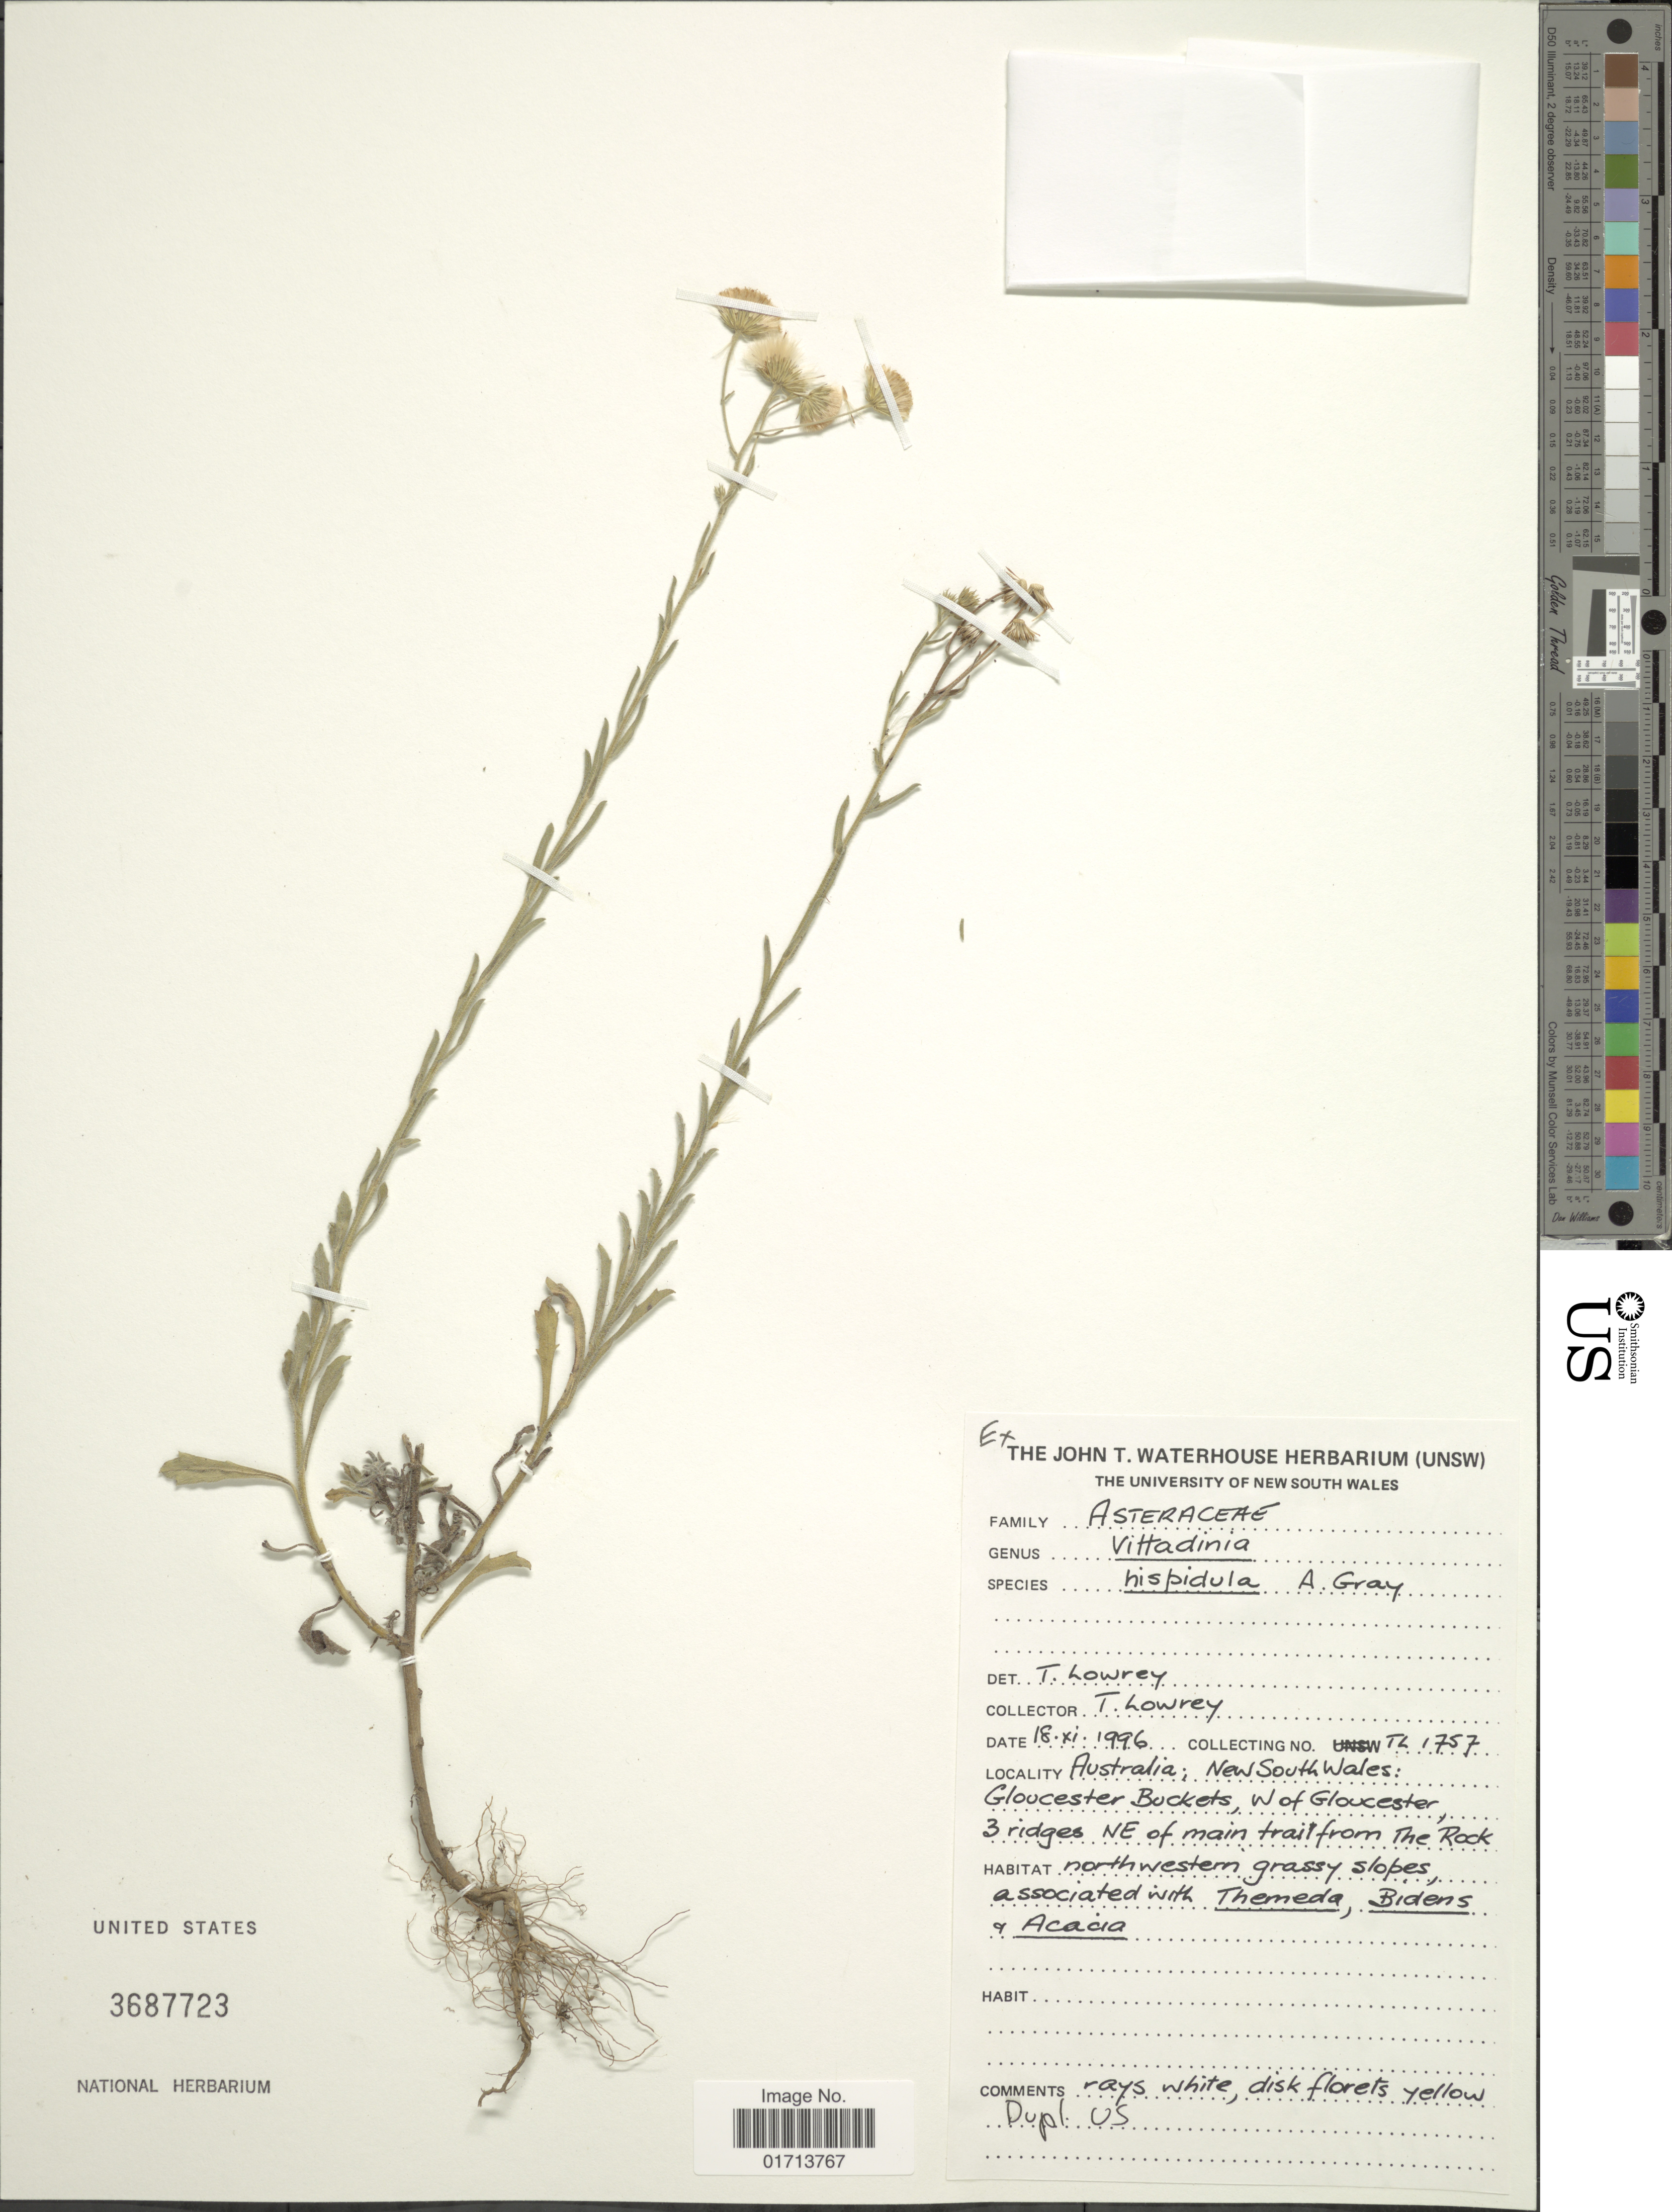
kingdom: Plantae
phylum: Tracheophyta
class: Magnoliopsida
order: Asterales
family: Asteraceae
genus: Vittadinia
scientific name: Vittadinia hispidula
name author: F. Muell. ex A. Gray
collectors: T. Lowrey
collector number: TL1757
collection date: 1996-10-18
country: Australia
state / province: New South Wales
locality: Gloucester Buckets, W of Gloucester, 3 ridges NE of main trail from the Rock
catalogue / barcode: US 3687723